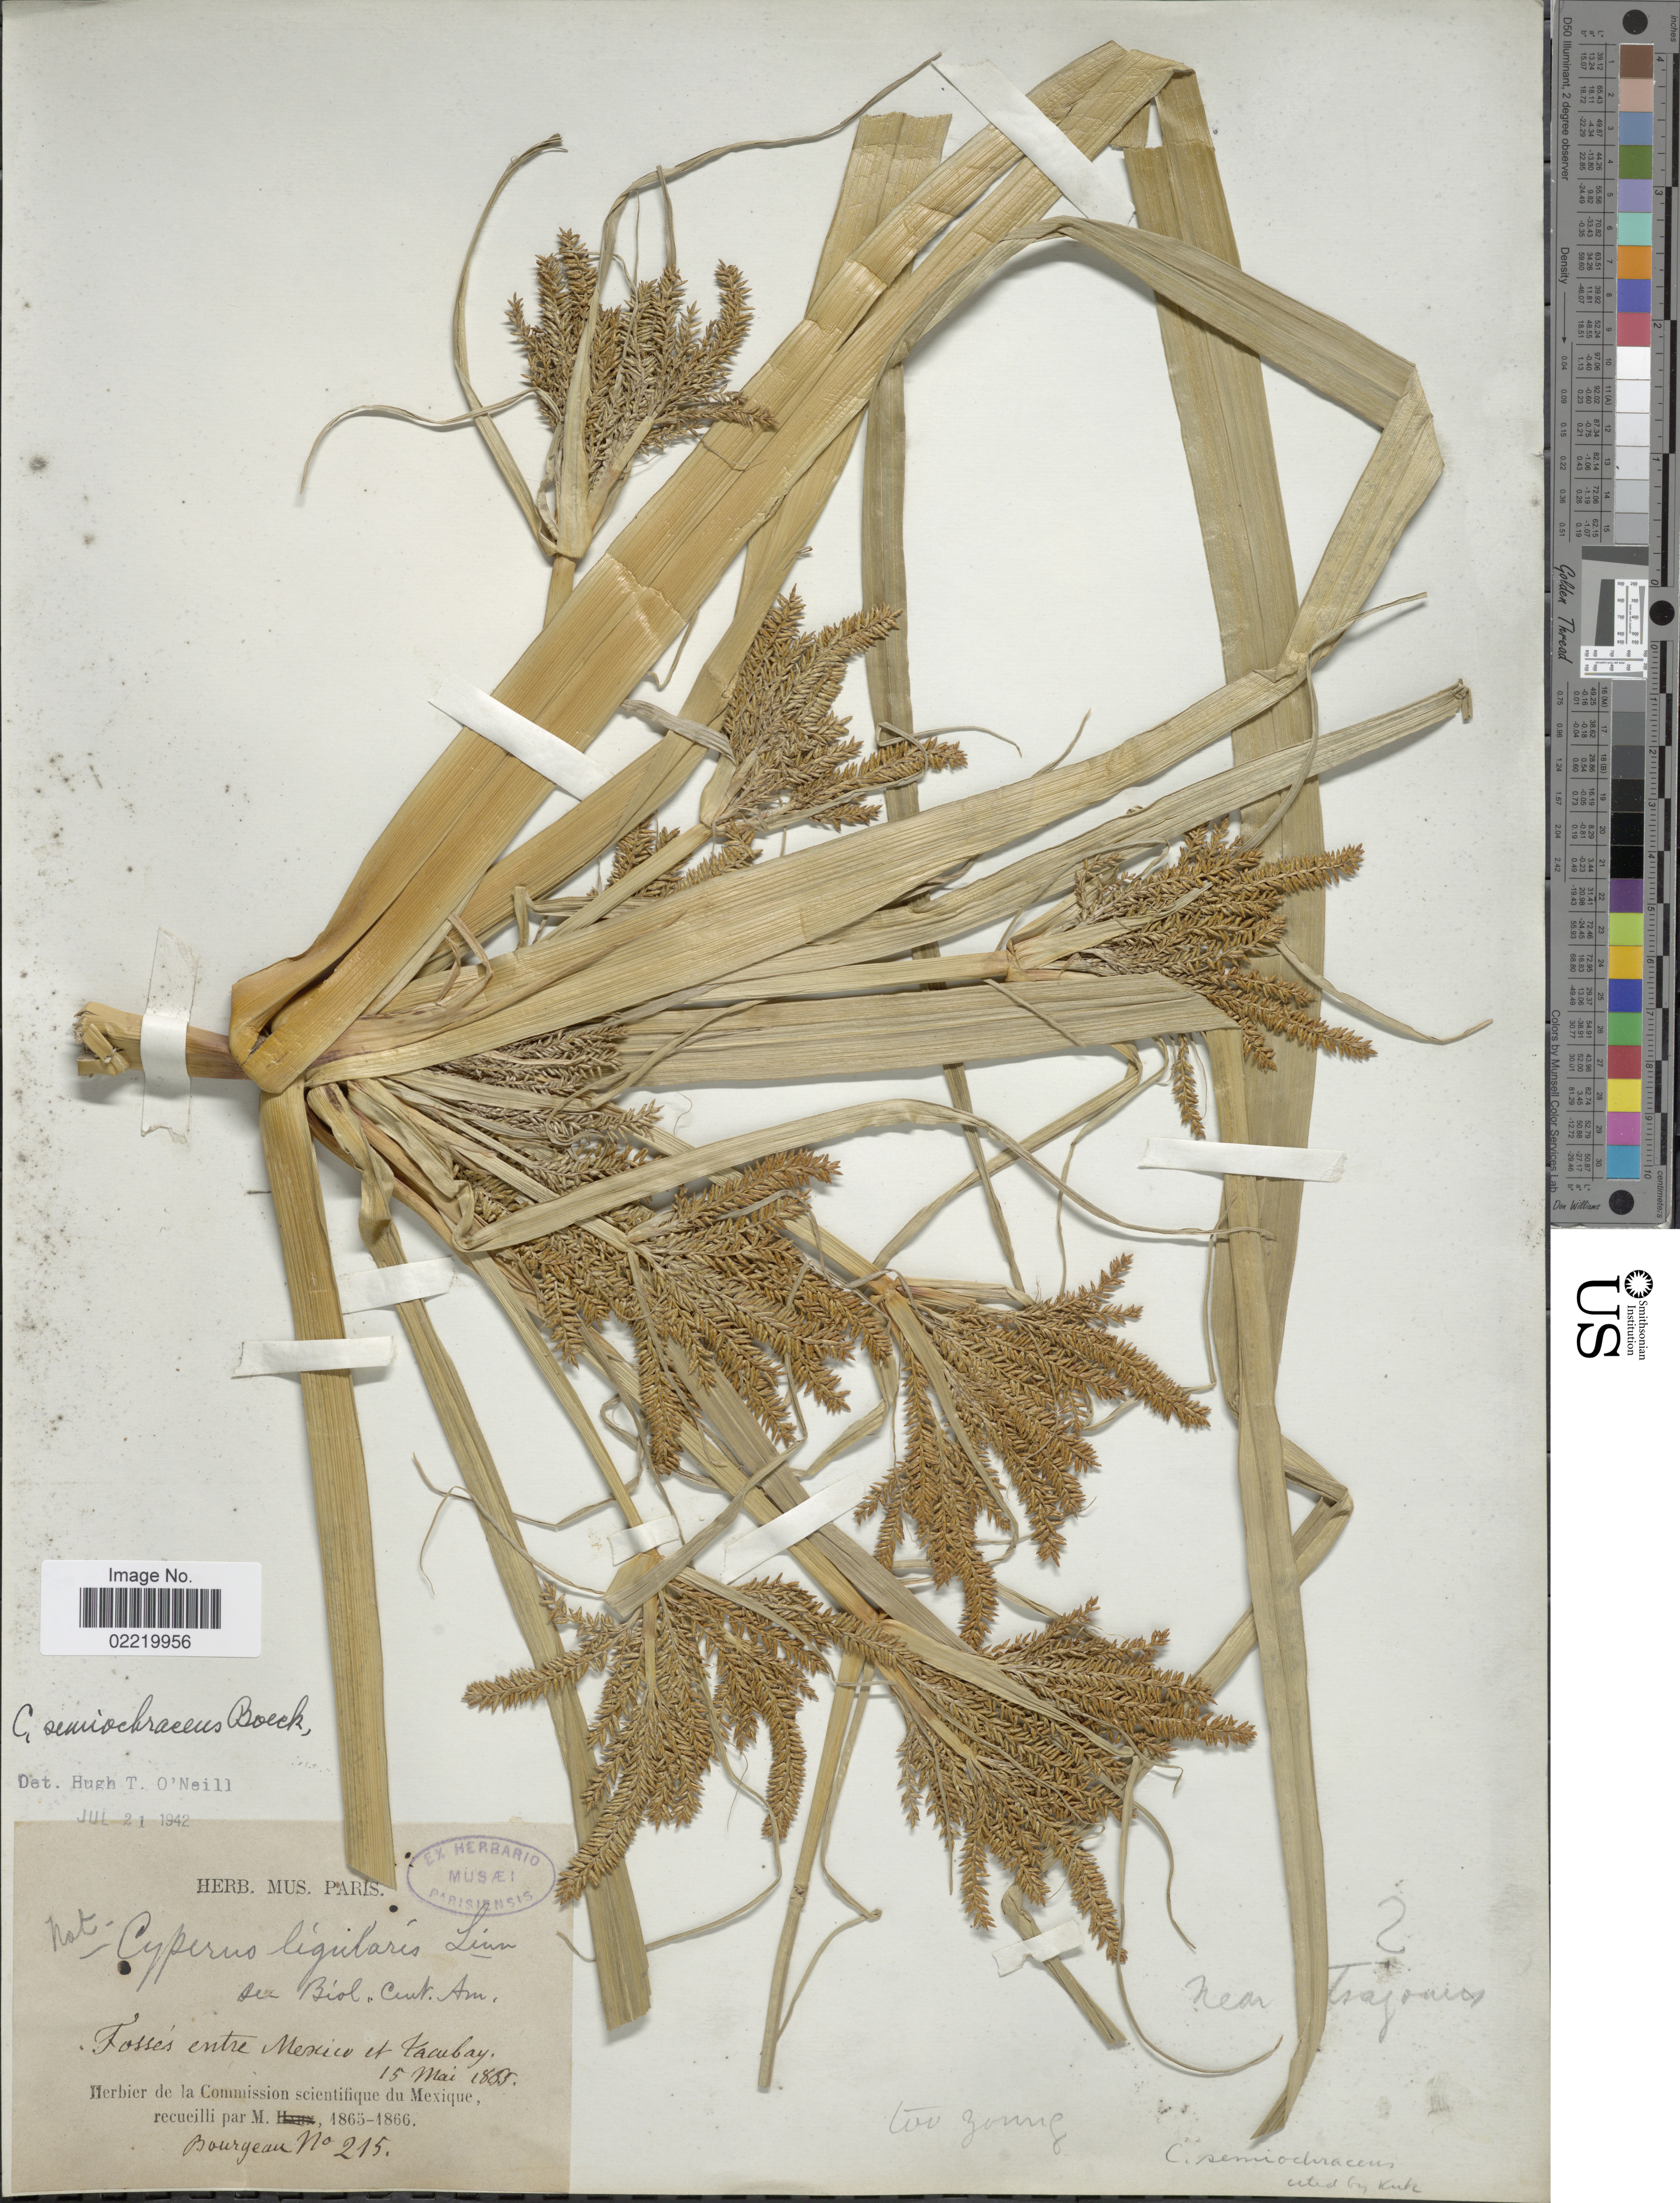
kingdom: Plantae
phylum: Tracheophyta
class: Liliopsida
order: Poales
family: Cyperaceae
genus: Cyperus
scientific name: Cyperus semiochraceus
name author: Boeckeler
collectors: -. Bourgeau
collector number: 215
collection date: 1865-05-15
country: Mexico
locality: Fosses entre Mexico et Tacubay [interpreted]